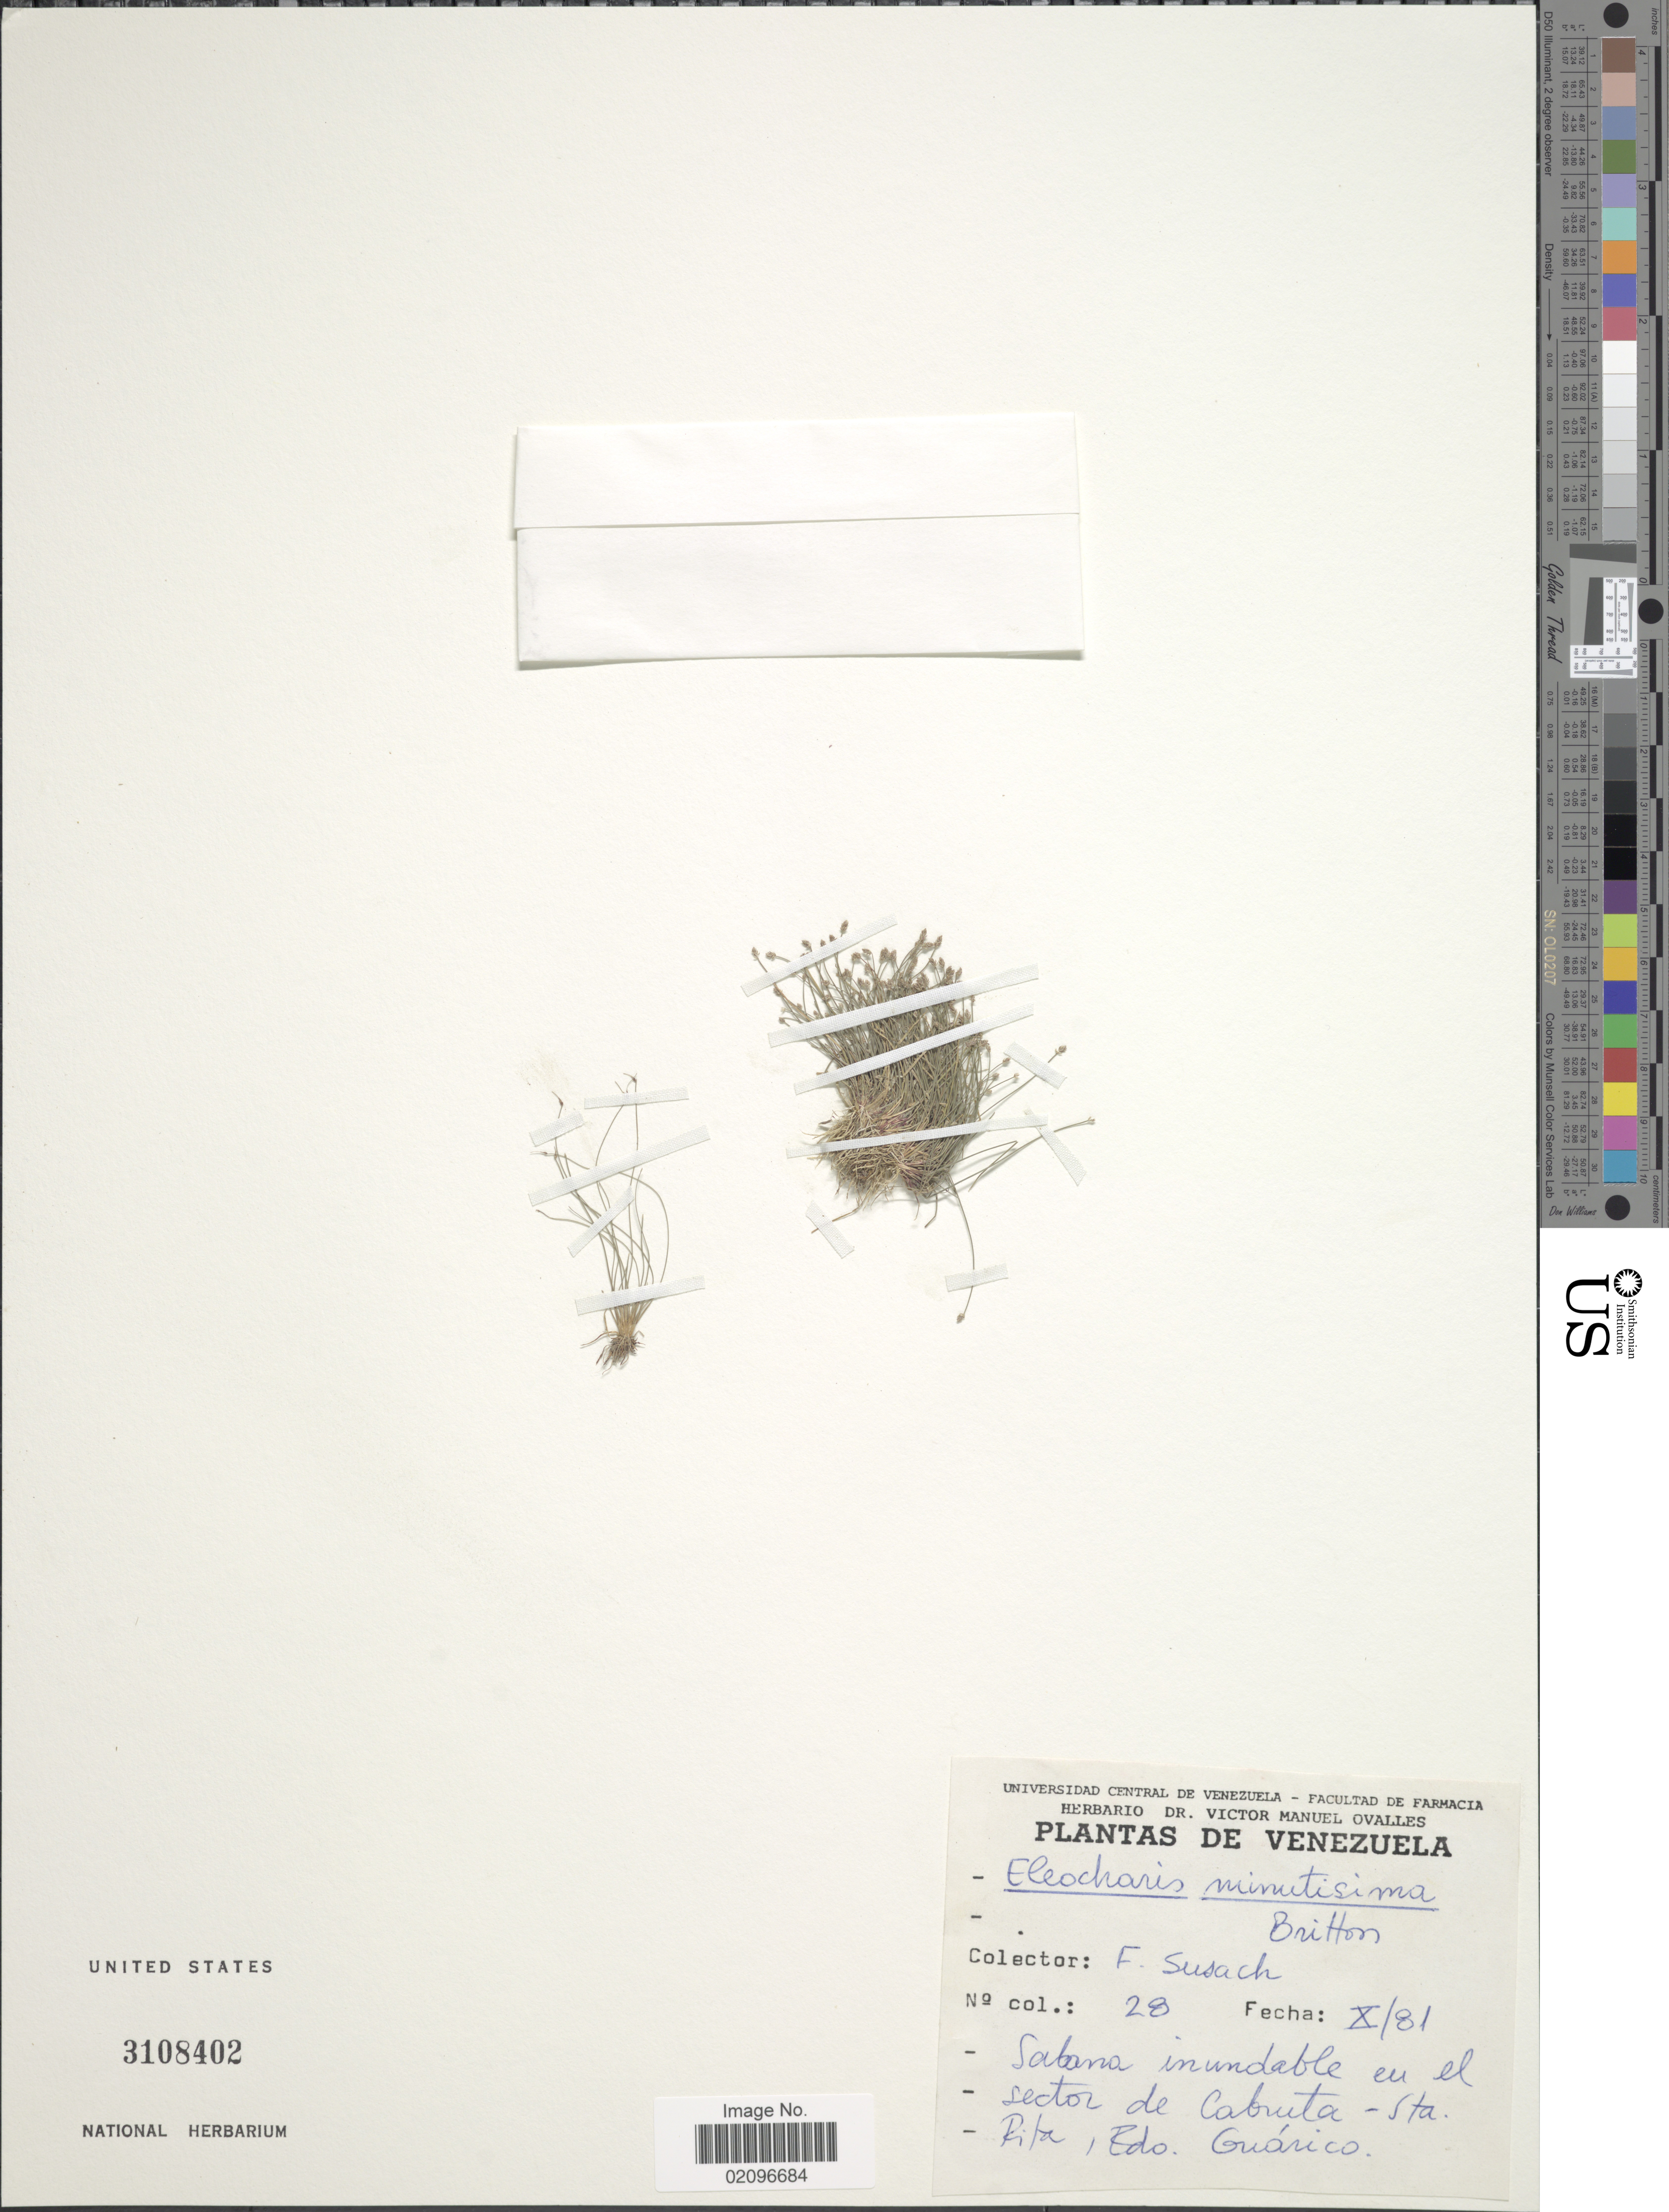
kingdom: Plantae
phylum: Tracheophyta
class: Liliopsida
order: Poales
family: Cyperaceae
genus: Eleocharis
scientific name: Eleocharis minutissima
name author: Britton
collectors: F. Susach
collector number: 28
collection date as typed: Transcribed d/m/y: /10/81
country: Venezuela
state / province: Guárico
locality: Sabana inundable en el sector de Cabruta - Sta Rita, Edo. Guarico.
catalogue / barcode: US 3108402